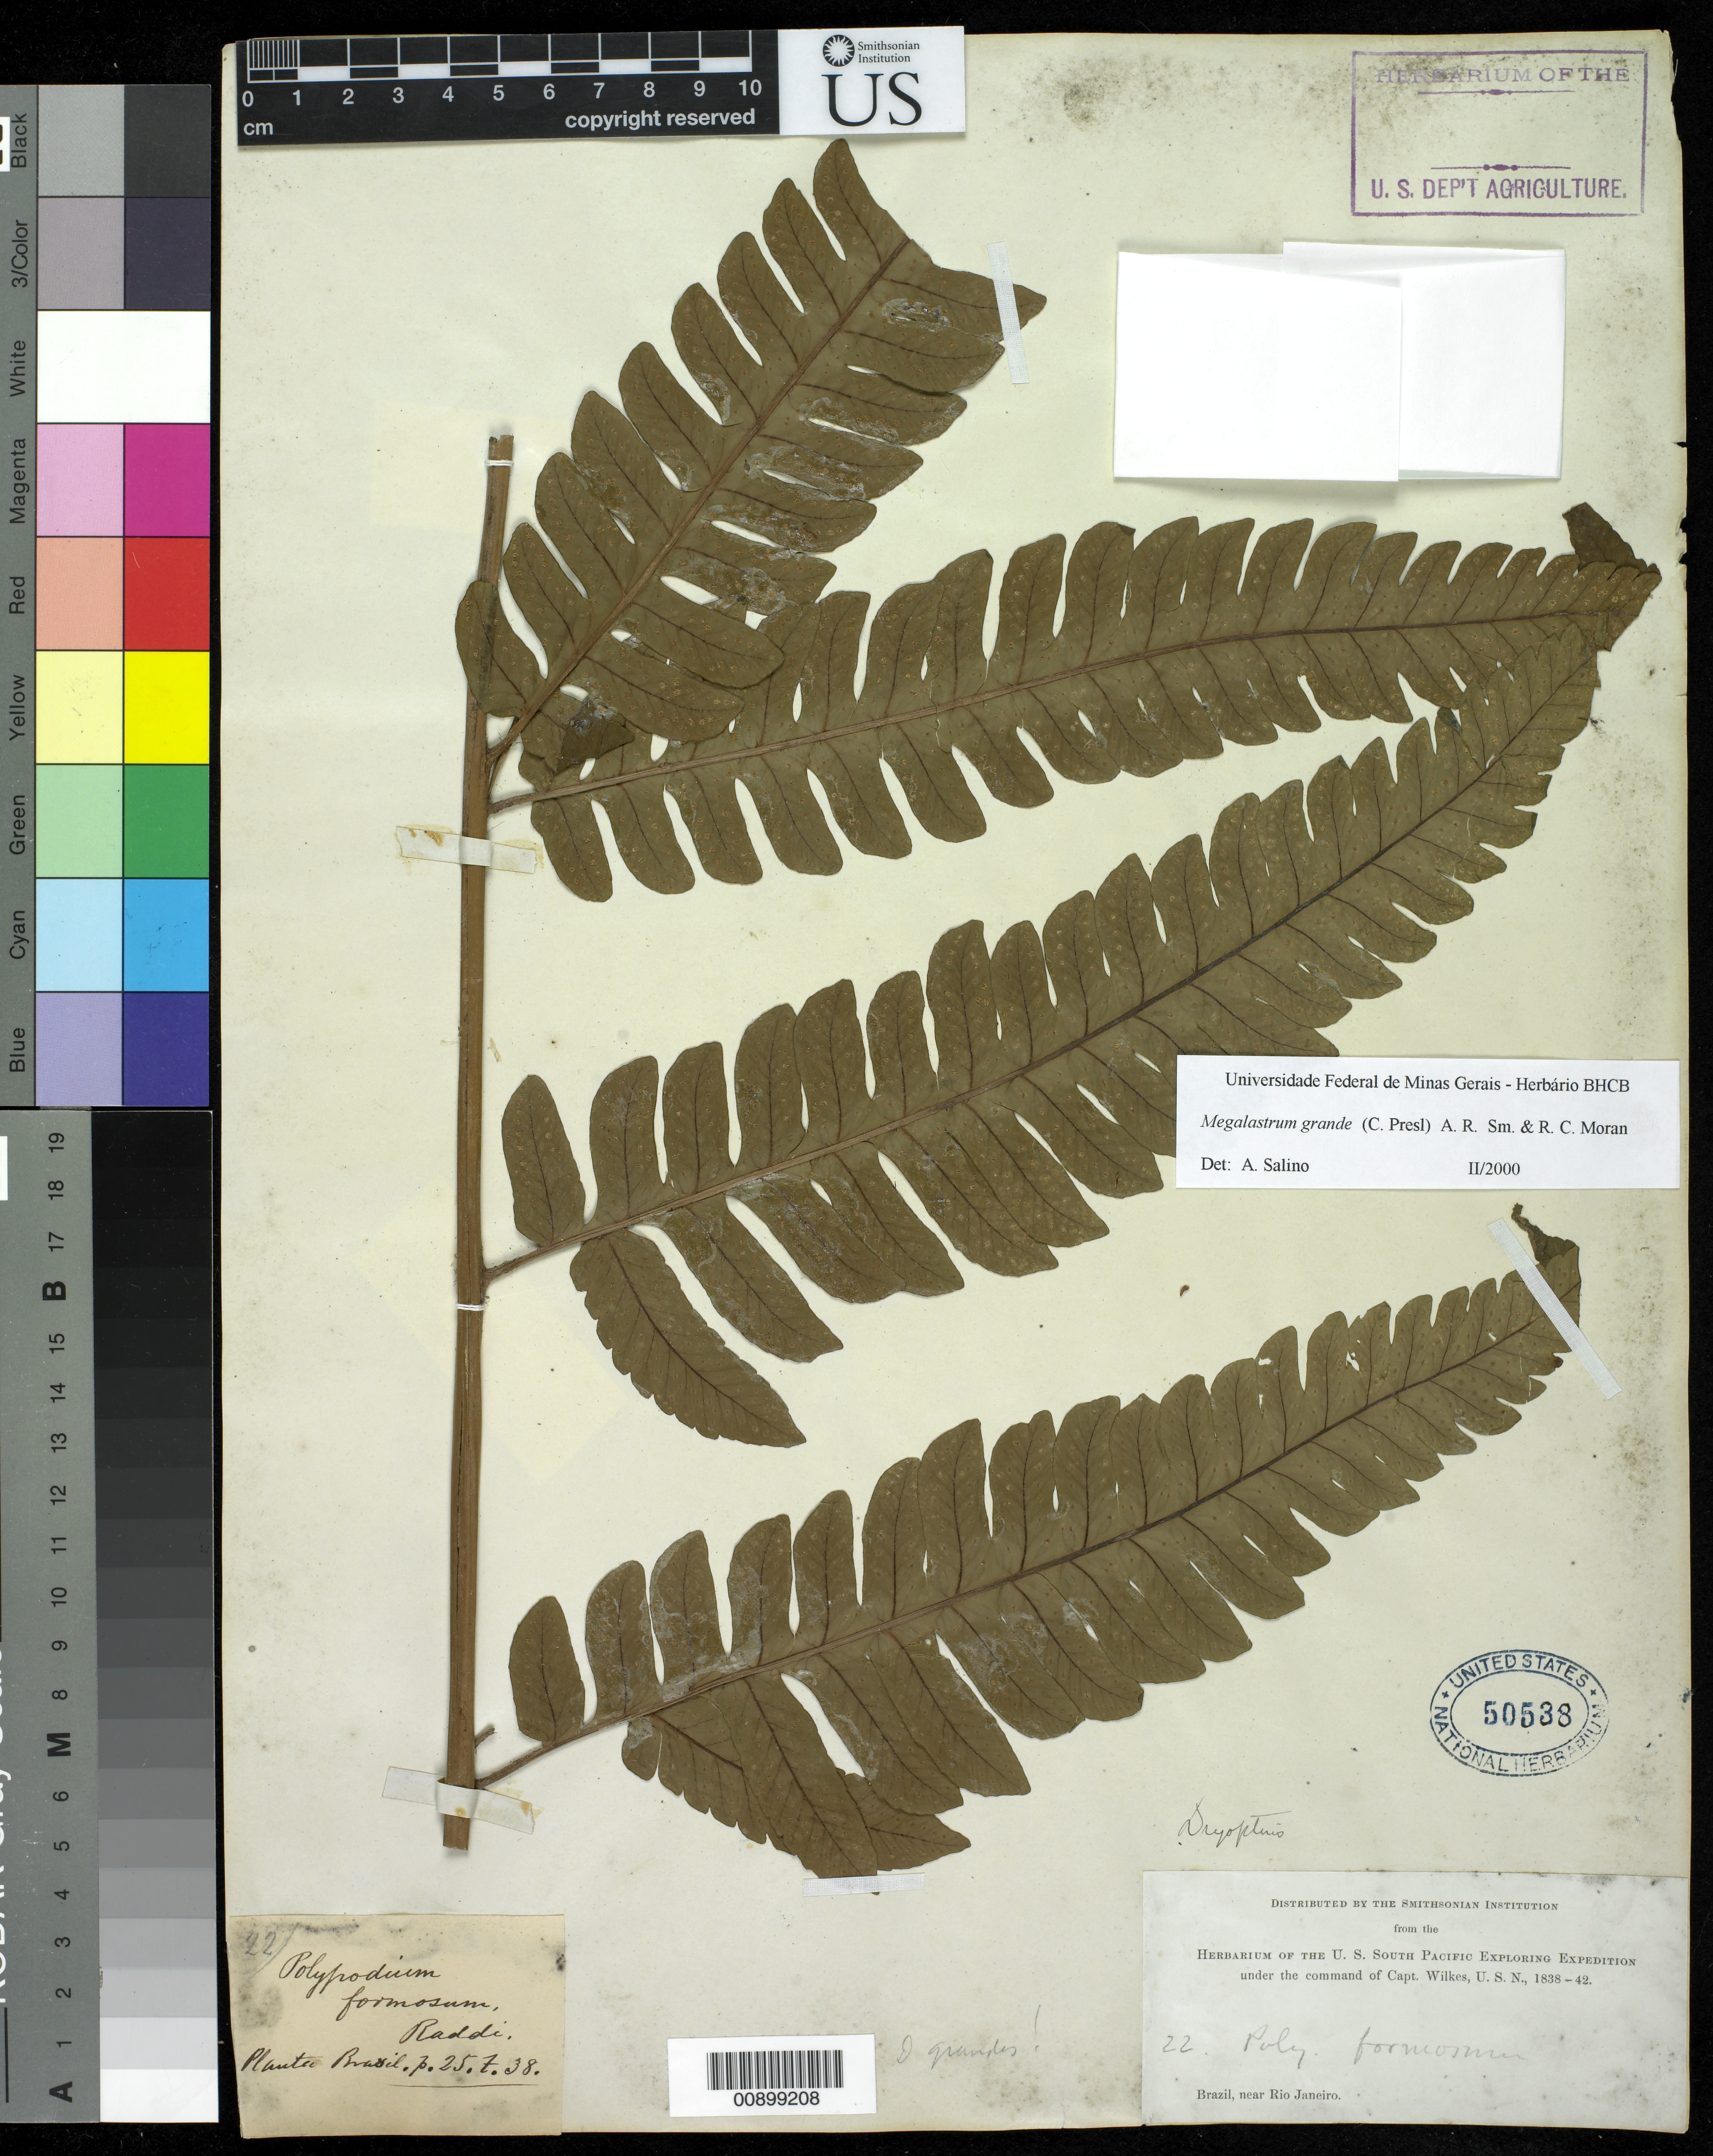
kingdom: Plantae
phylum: Tracheophyta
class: Polypodiopsida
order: Polypodiales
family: Dryopteridaceae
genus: Megalastrum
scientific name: Megalastrum grande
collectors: Wilkes Explor. Exped.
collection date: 1838/1842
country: Brazil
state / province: Rio de Janeiro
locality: Brazil, near Rio Janeiro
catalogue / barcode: US 50538